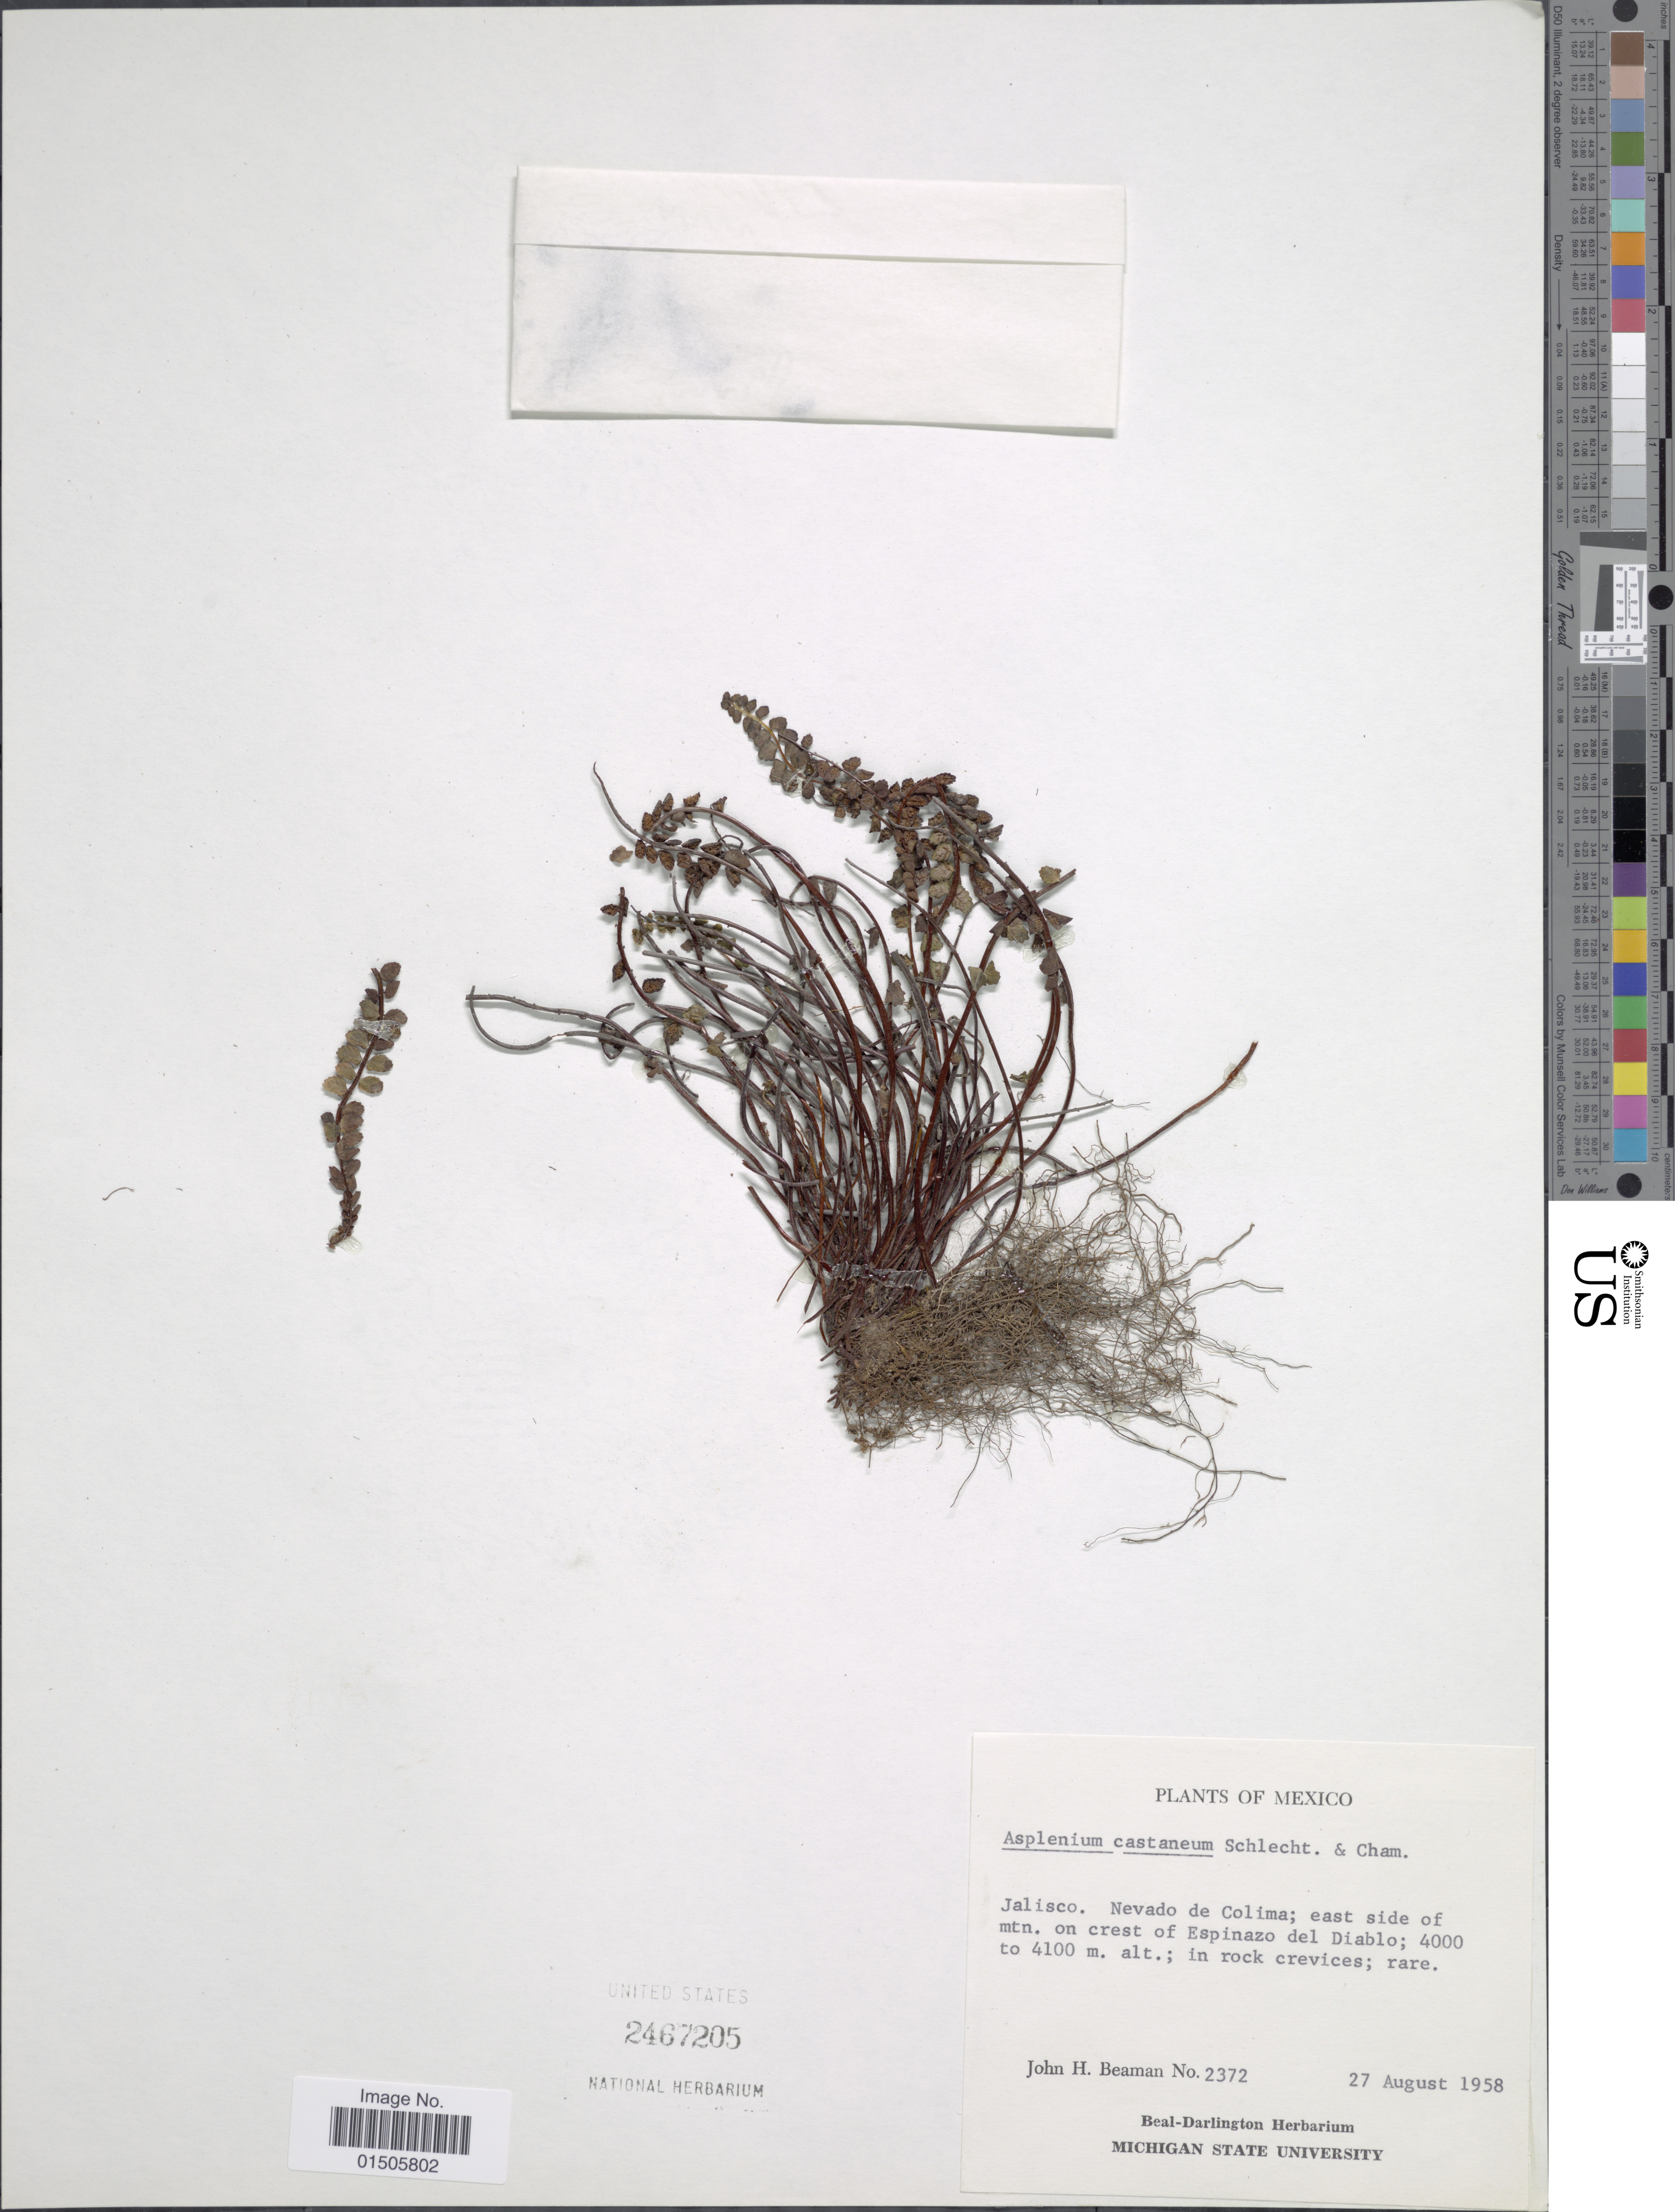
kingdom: Plantae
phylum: Tracheophyta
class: Polypodiopsida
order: Polypodiales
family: Aspleniaceae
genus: Asplenium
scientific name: Asplenium castaneum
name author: Schltdl. & Cham.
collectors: J. H. Beaman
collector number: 2372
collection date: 1958-08-27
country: Mexico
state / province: Jalisco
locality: Nevado de Colima; east side of mtn. on crest of Espinazo del Diablo; in rock crevices ; rare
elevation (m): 4000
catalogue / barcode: US 2467205